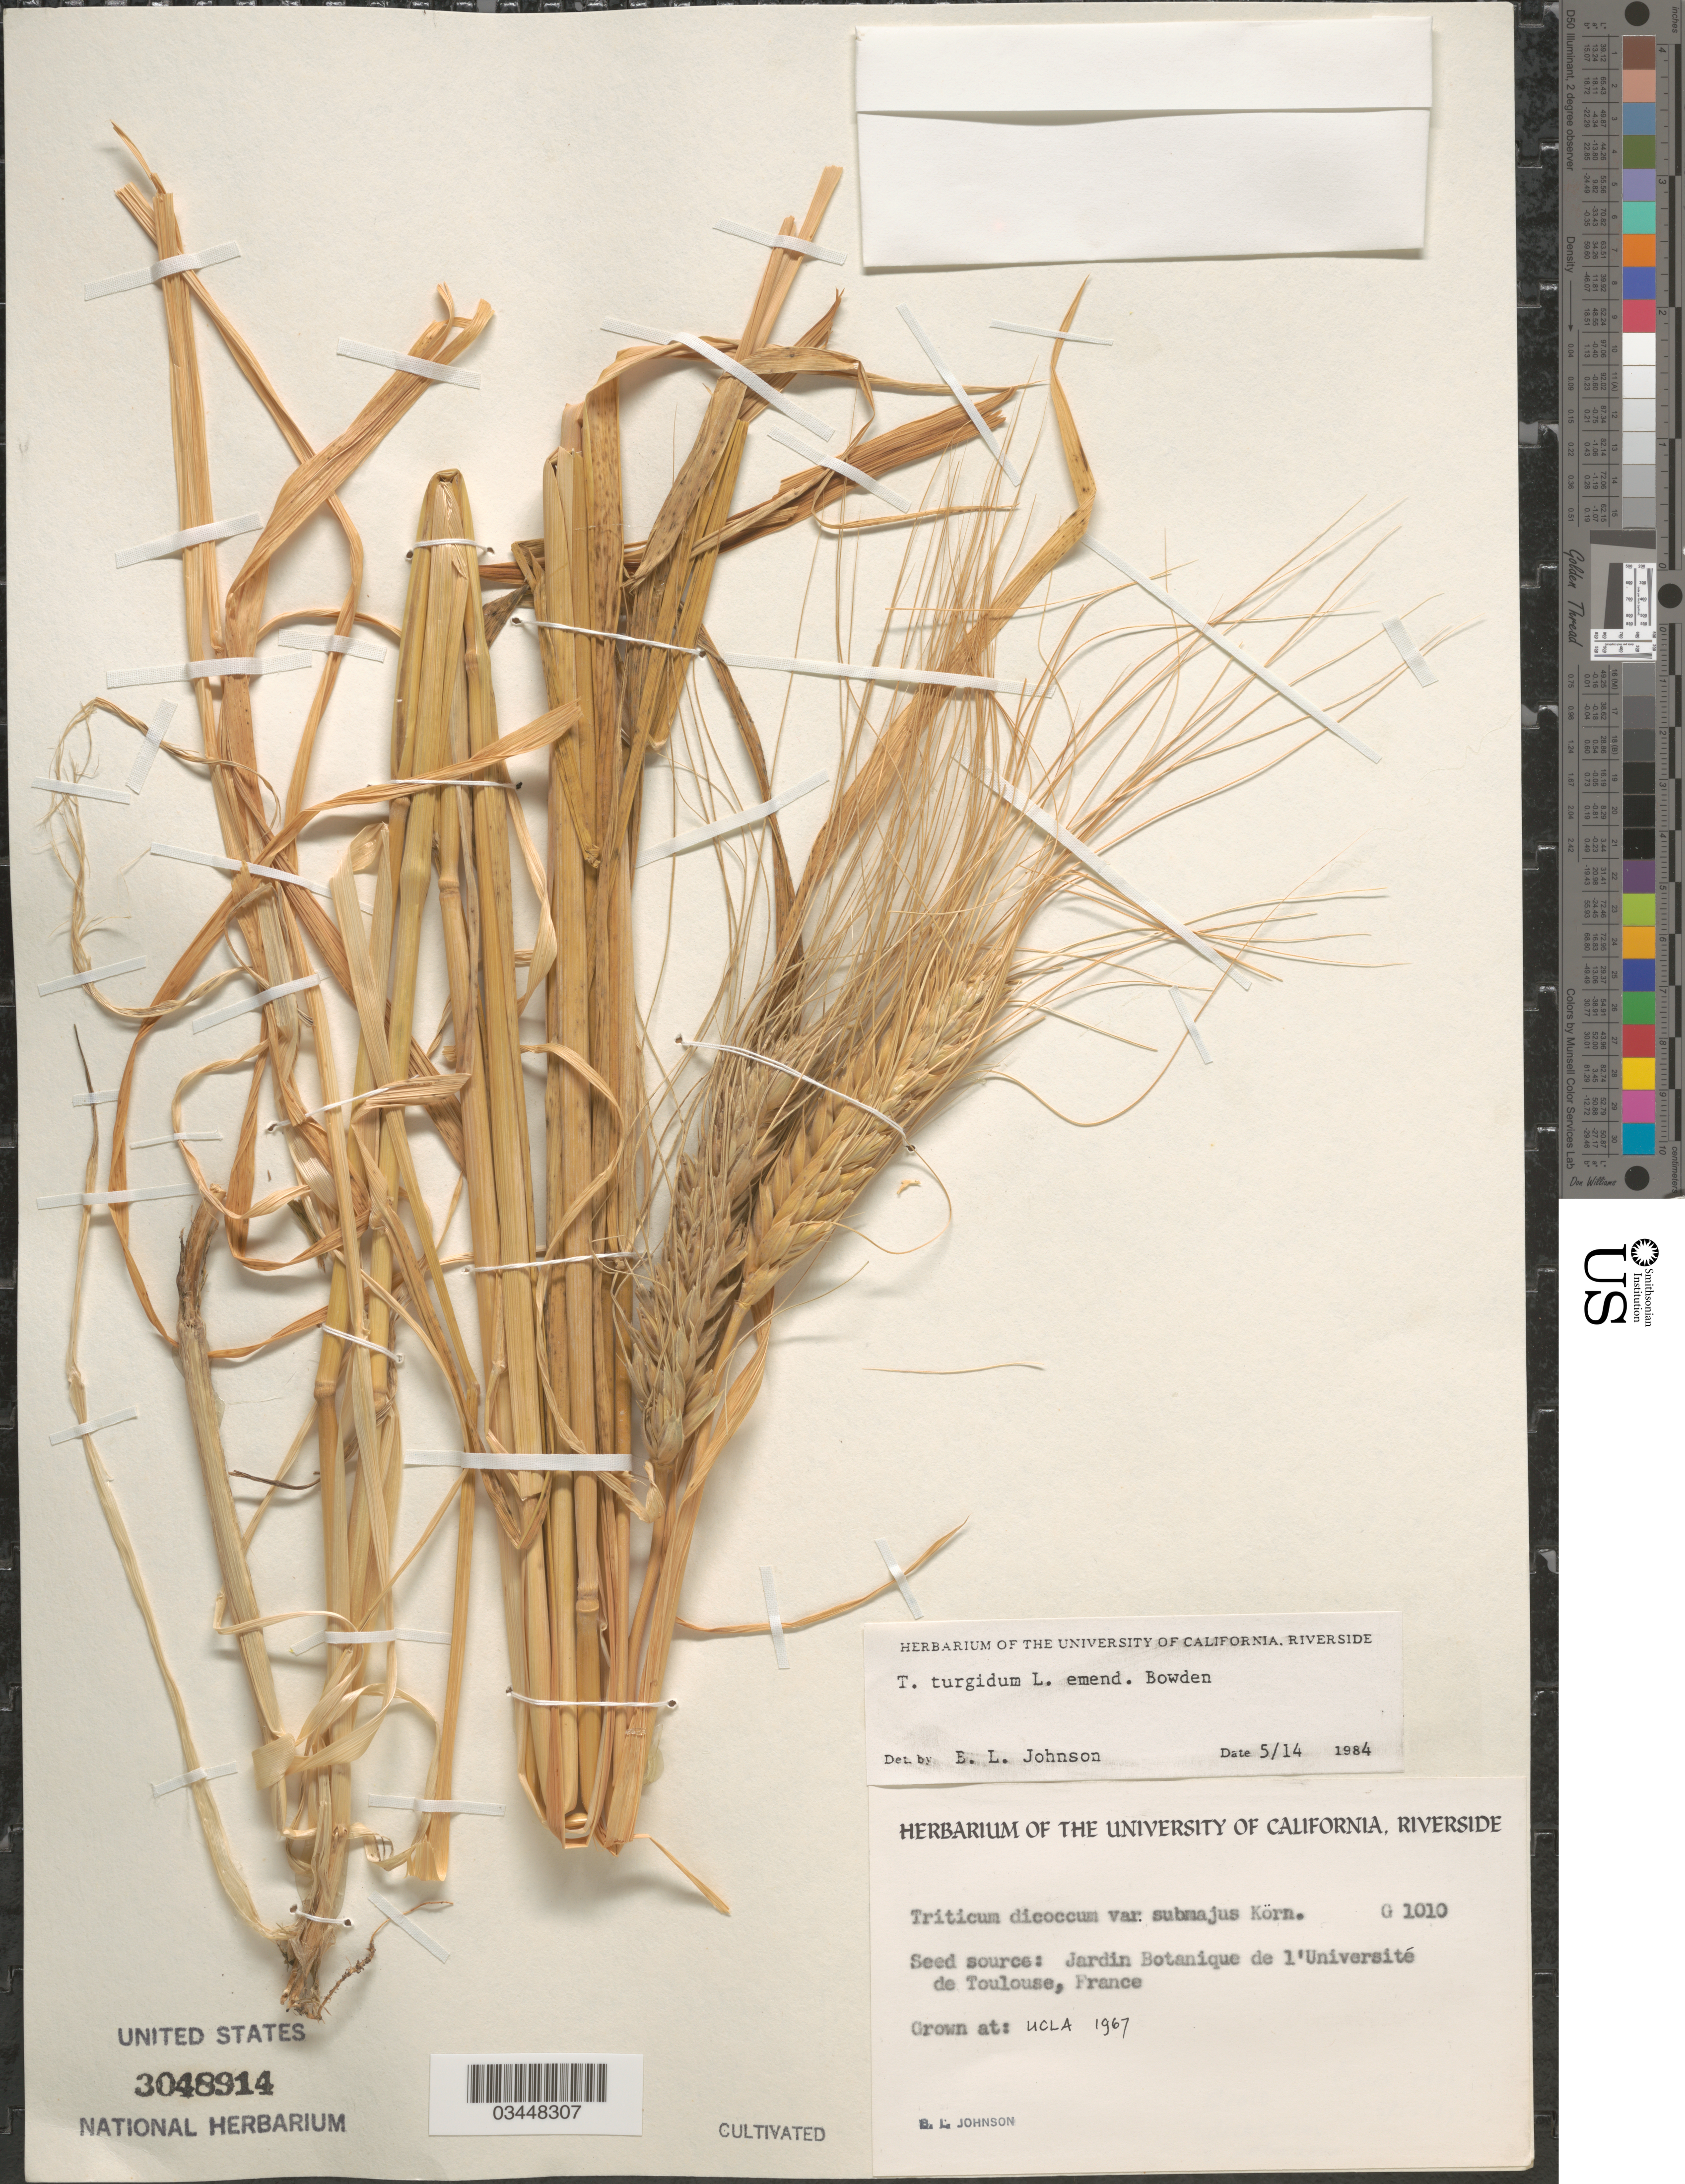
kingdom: Plantae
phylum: Tracheophyta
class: Liliopsida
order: Poales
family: Poaceae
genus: Triticum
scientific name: Triticum turgidum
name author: L.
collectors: B. Johnson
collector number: G1010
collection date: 1967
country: United States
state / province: California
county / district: Los Angeles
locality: UCLA.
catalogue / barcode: US 3048914